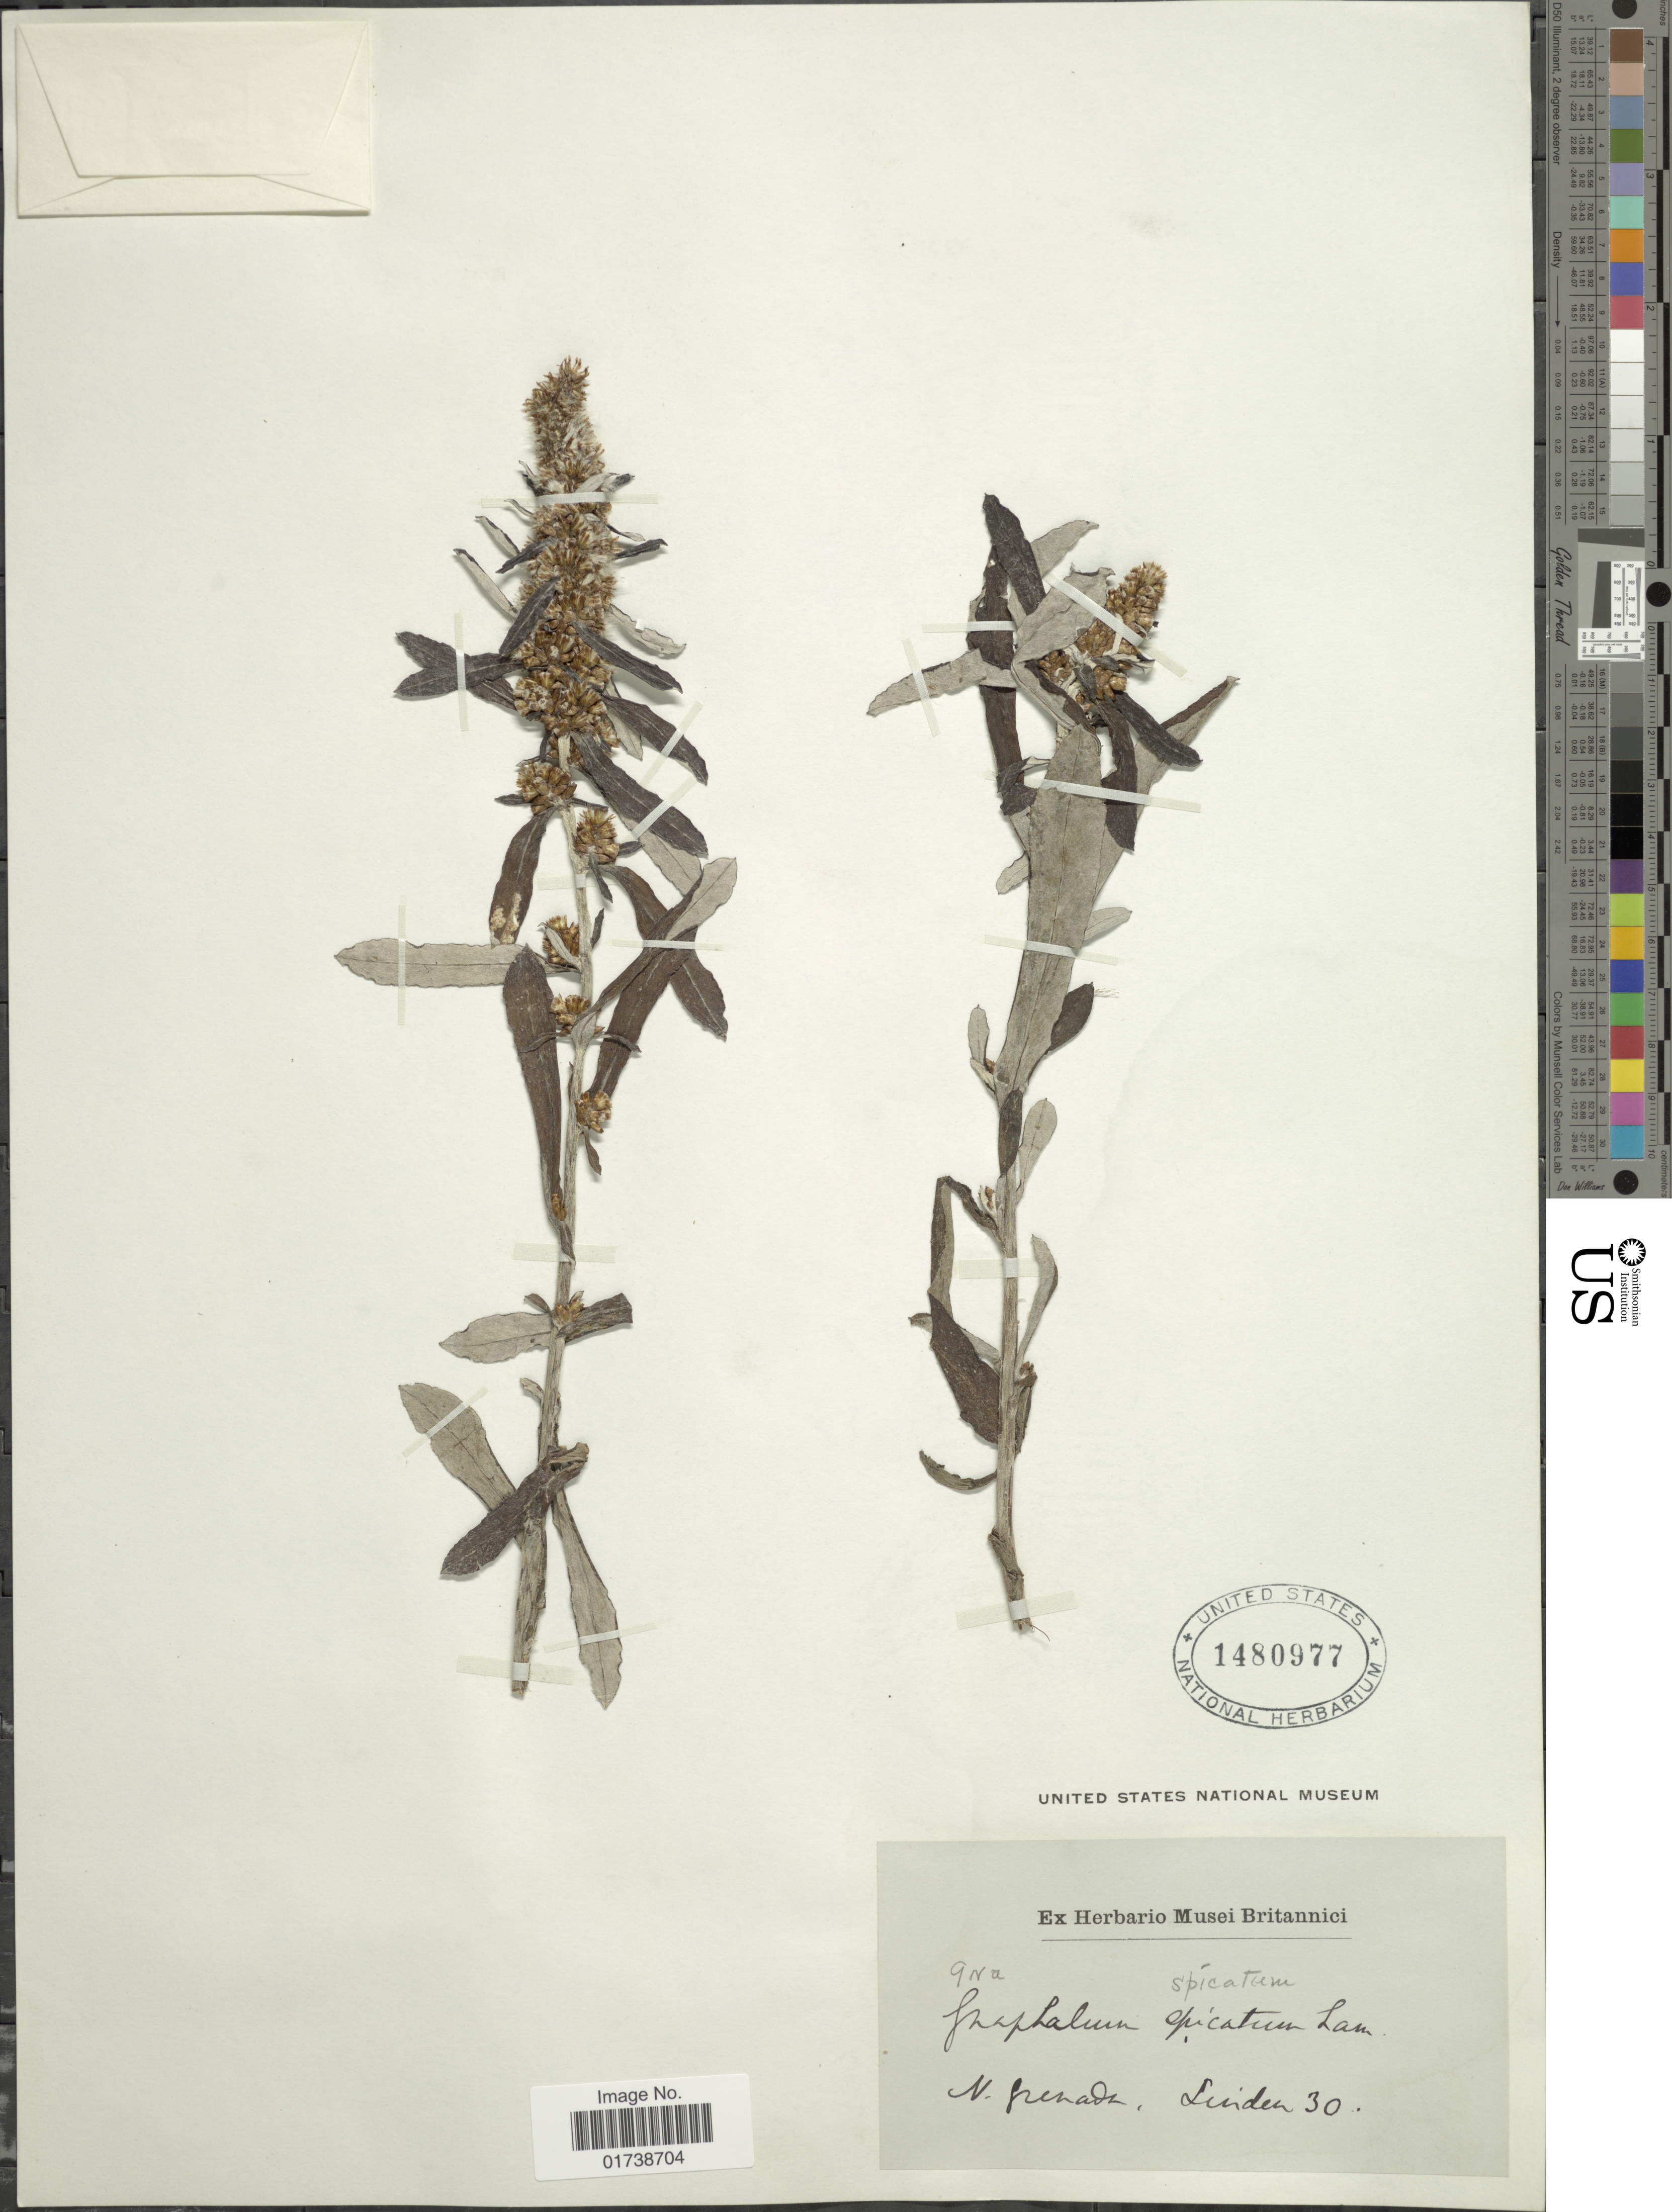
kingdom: Plantae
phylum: Tracheophyta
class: Magnoliopsida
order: Asterales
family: Asteraceae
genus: Gamochaeta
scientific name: Gamochaeta spicata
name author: (Lam.) Cabrera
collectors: -- Linden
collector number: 30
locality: N. Grenada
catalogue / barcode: US 1480977